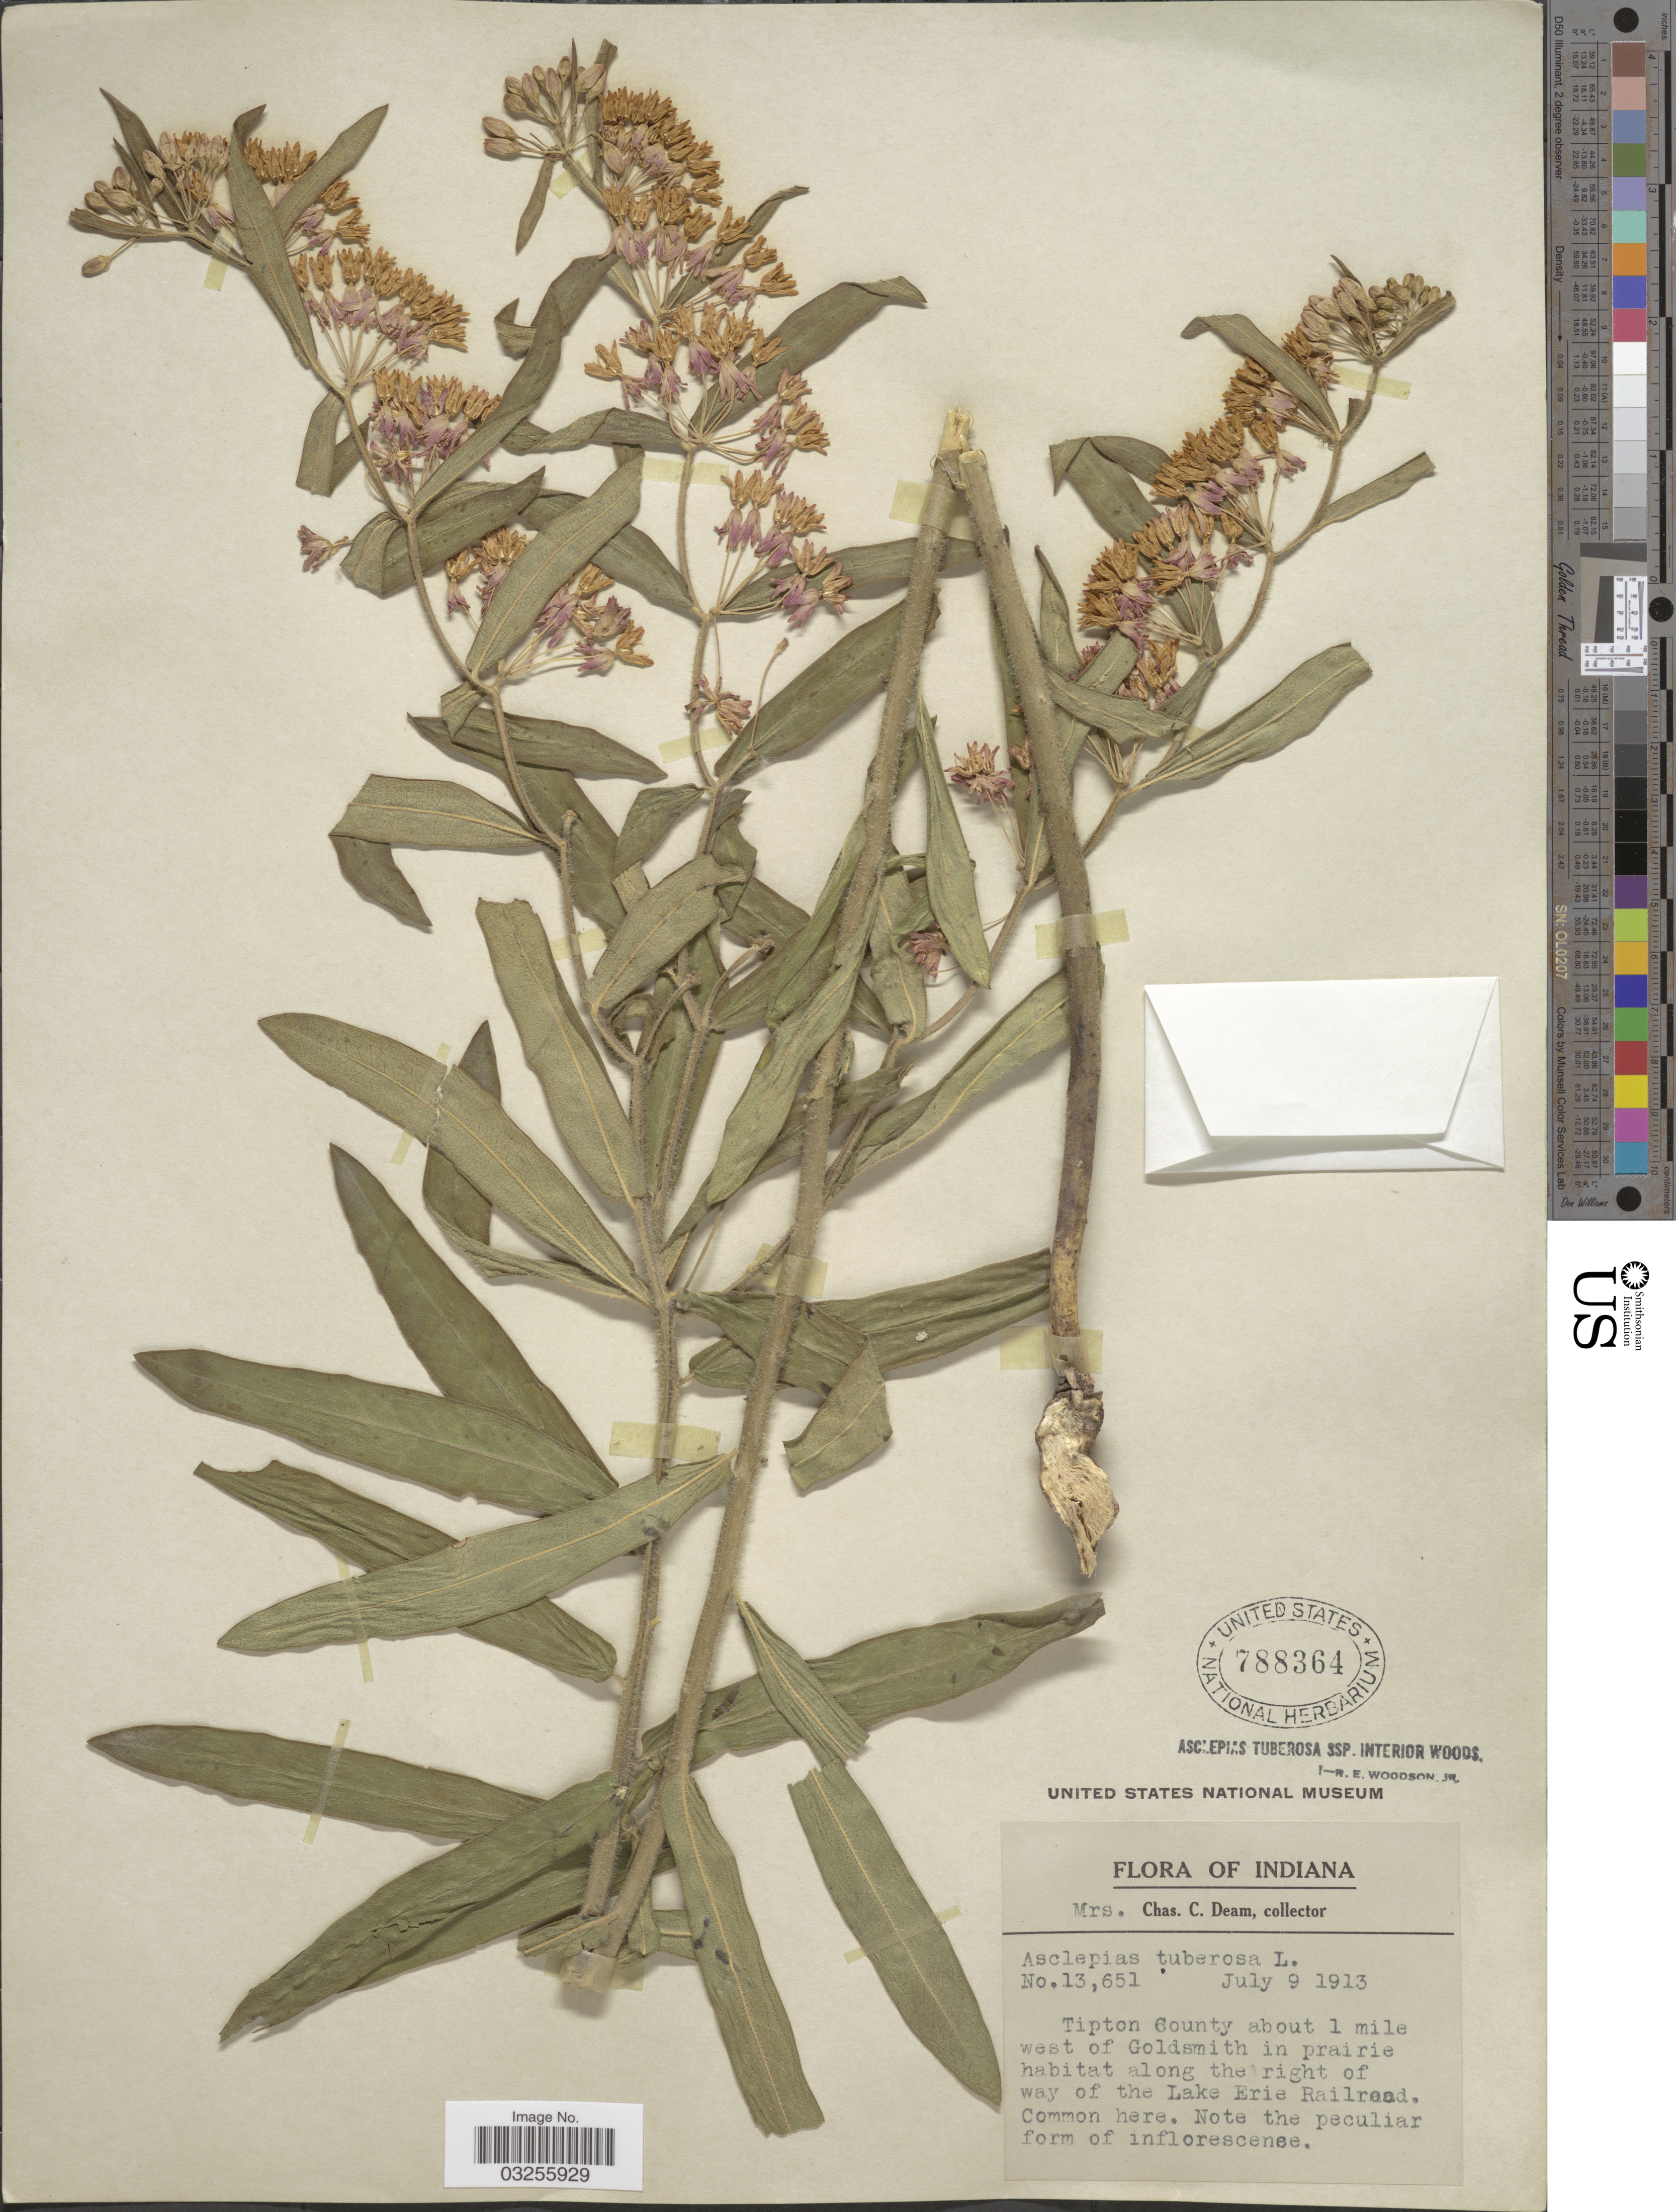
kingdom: Plantae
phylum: Tracheophyta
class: Magnoliopsida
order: Gentianales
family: Apocynaceae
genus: Asclepias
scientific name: Asclepias tuberosa subsp. interior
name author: Woodson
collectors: C. Deam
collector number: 13651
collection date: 1913-07-09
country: United States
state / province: Indiana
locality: Tipton County about 1 mile west of Goldsmith in prairie habitat along the right of way of the Lake Erie Railroad.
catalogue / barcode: US 788364